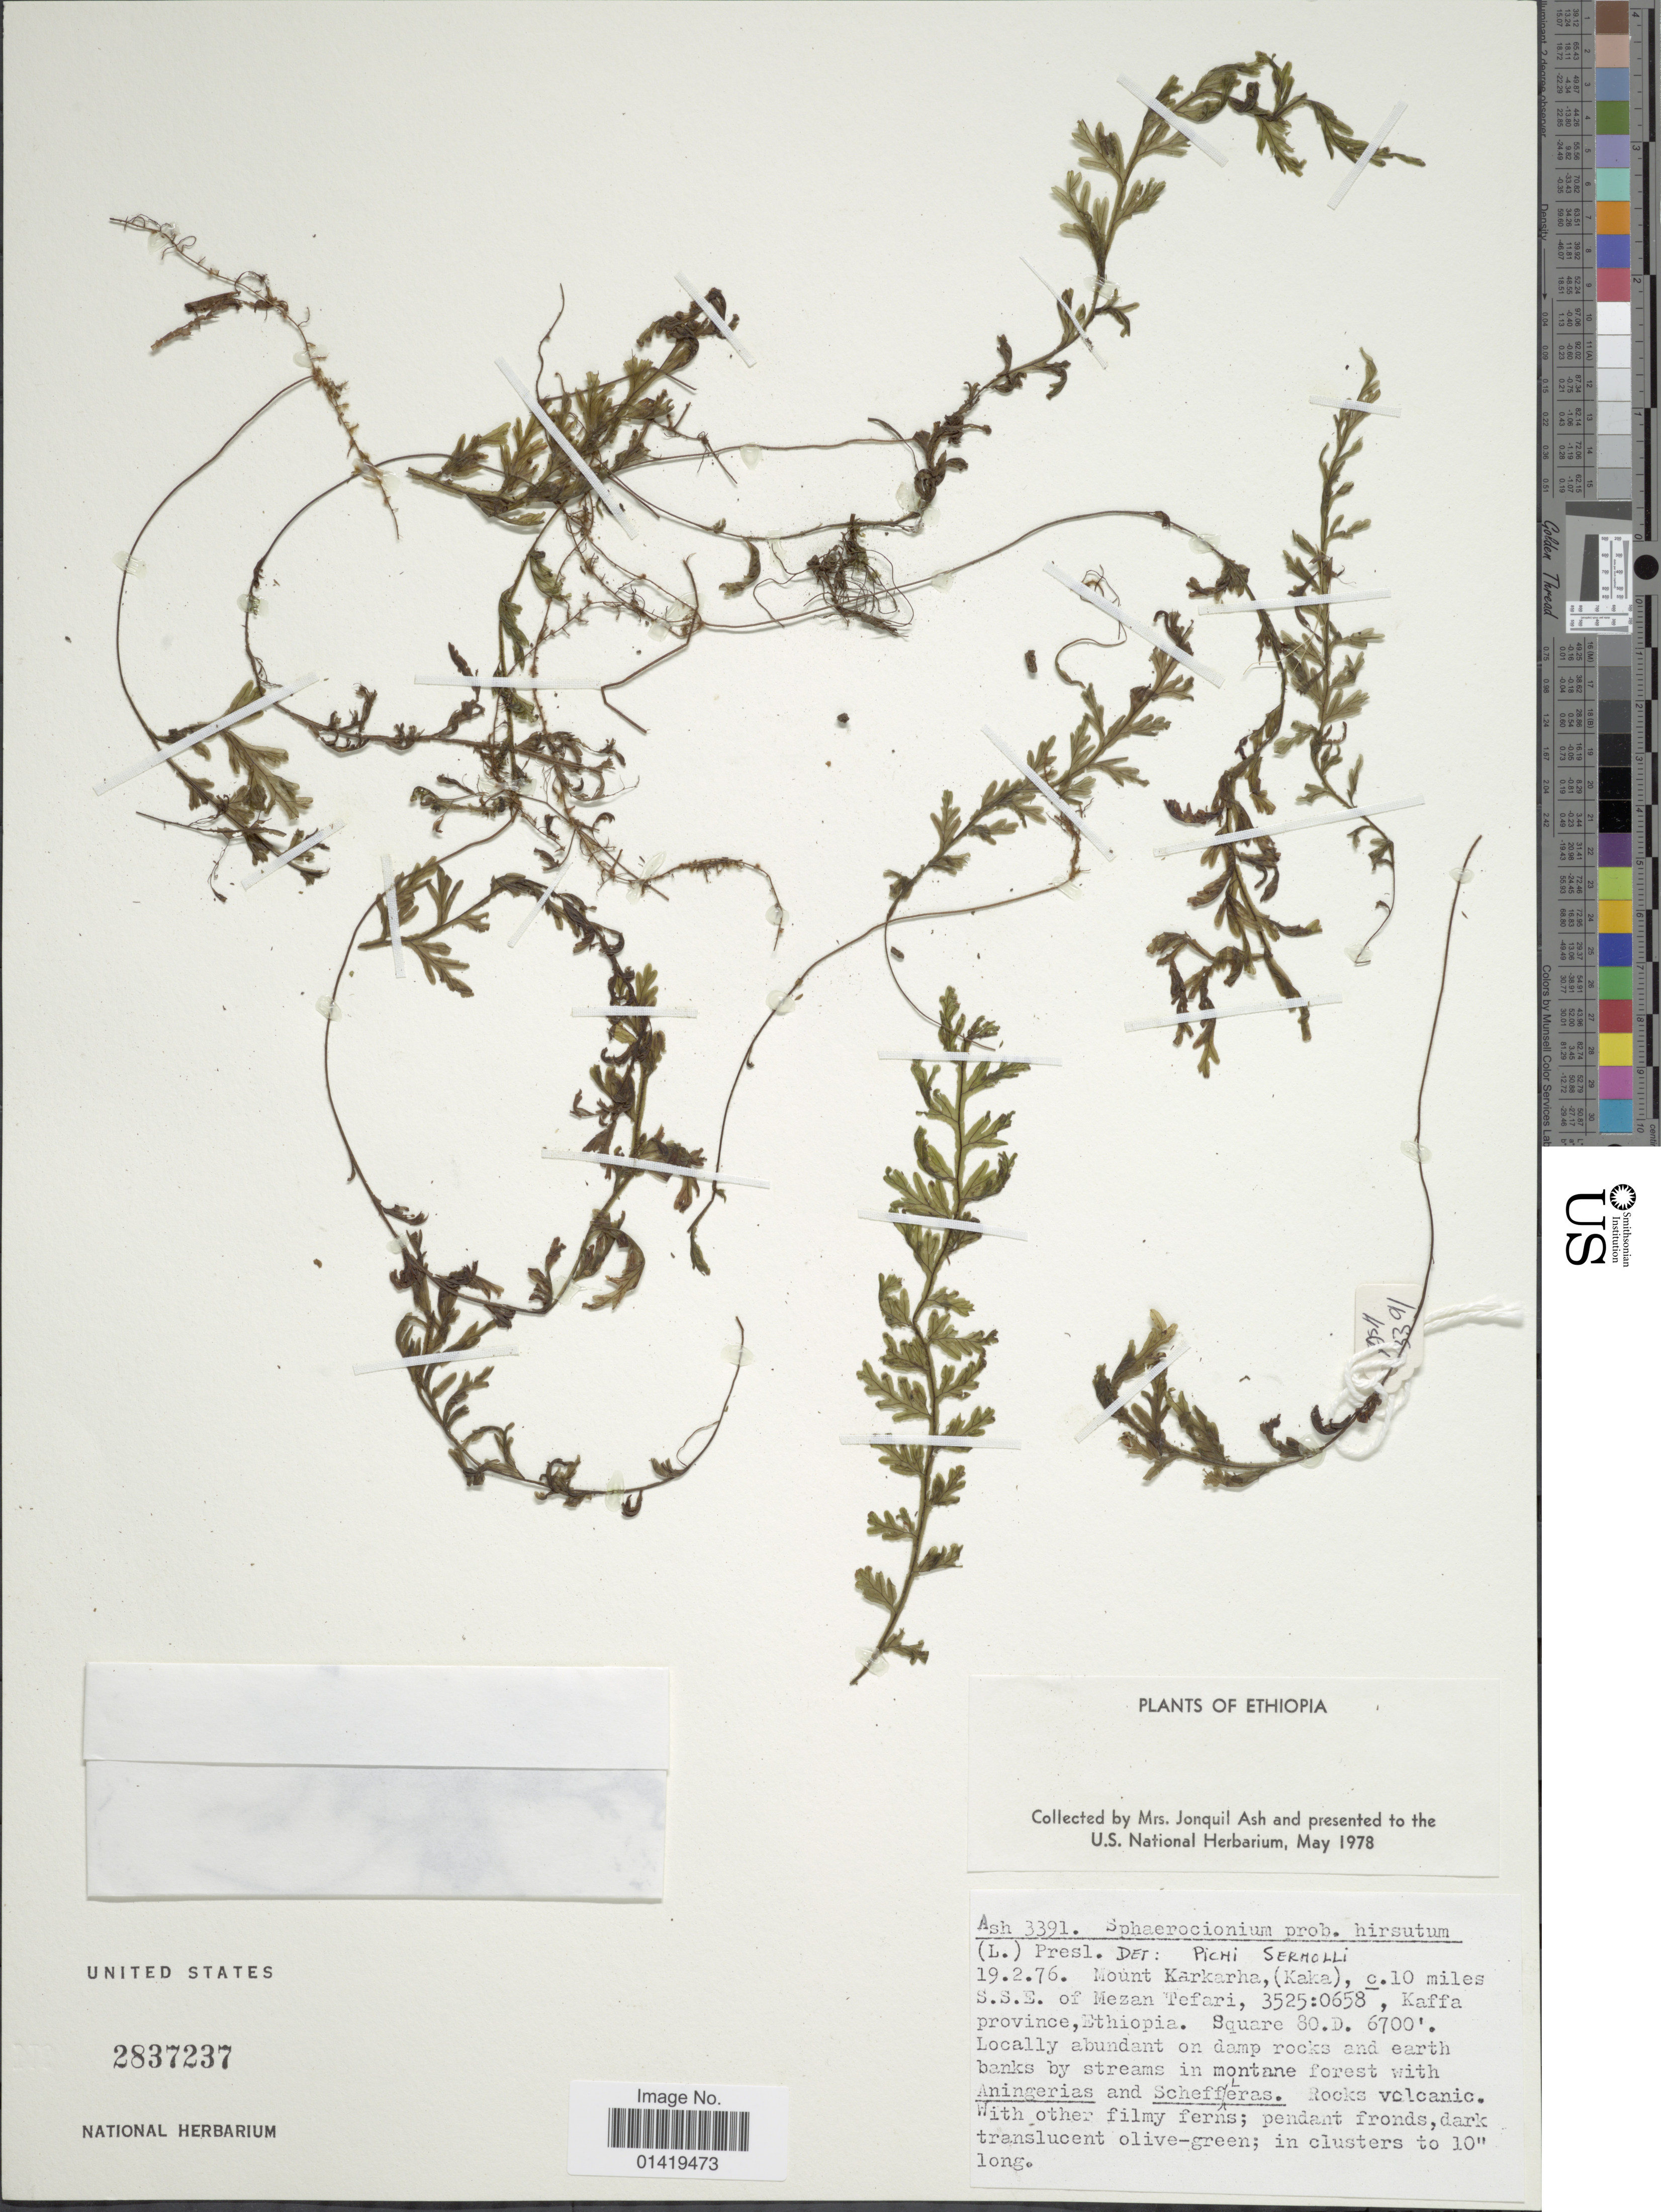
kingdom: Plantae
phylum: Tracheophyta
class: Polypodiopsida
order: Hymenophyllales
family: Hymenophyllaceae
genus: Hymenophyllum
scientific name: Hymenophyllum hirsutum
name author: (L.) Sw.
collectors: J. Ash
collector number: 3391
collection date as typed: Transcribed d/m/y: 19/2/76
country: Ethiopia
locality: Mount Karkarha Kaka c. 10miles S.S.E. of Mezan Tefari 3525:0658 province Ethiopia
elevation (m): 2042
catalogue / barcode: US 2837237